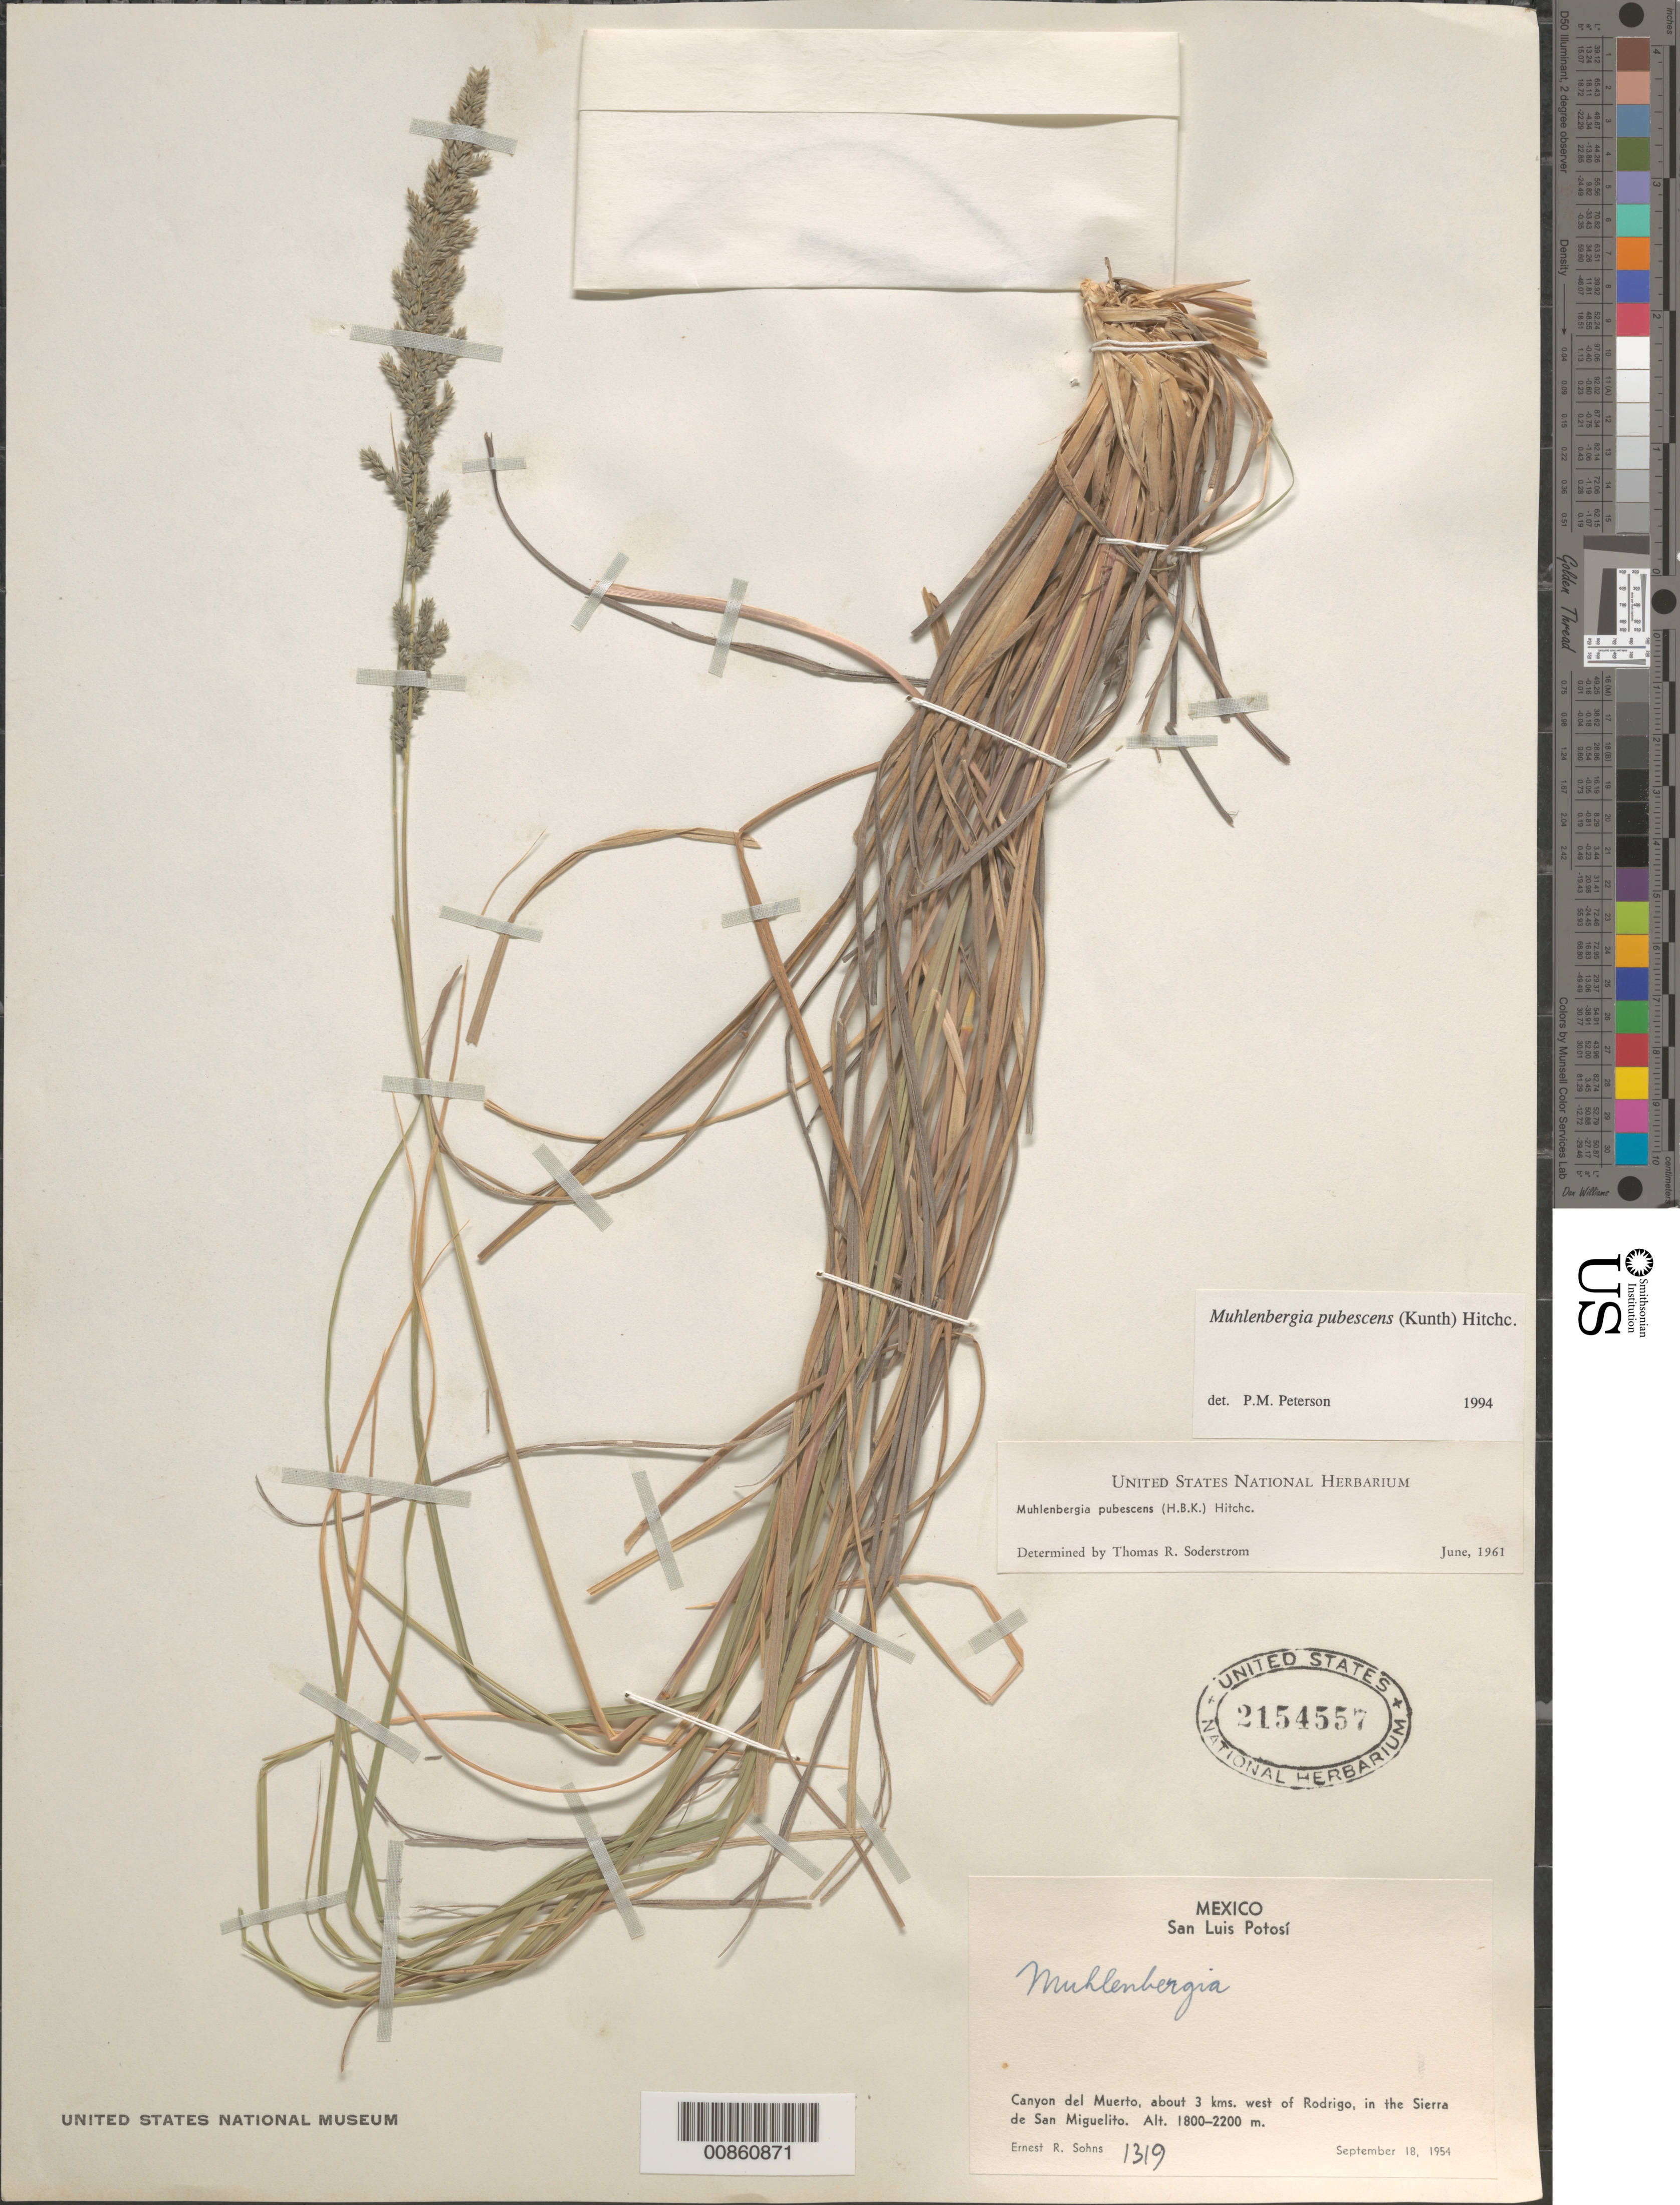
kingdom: Plantae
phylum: Tracheophyta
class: Liliopsida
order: Poales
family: Poaceae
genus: Muhlenbergia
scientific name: Muhlenbergia pubescens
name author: (Kunth) Hitchc.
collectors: E. R. Sohns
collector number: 1319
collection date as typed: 18 Sep 1954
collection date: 1954-09-18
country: Mexico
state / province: San Luis Potosi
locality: Canyon del Muerto, about 3 km W of Rodrigo, in the Sierra San Miguelito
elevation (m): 2200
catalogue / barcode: US 2154557